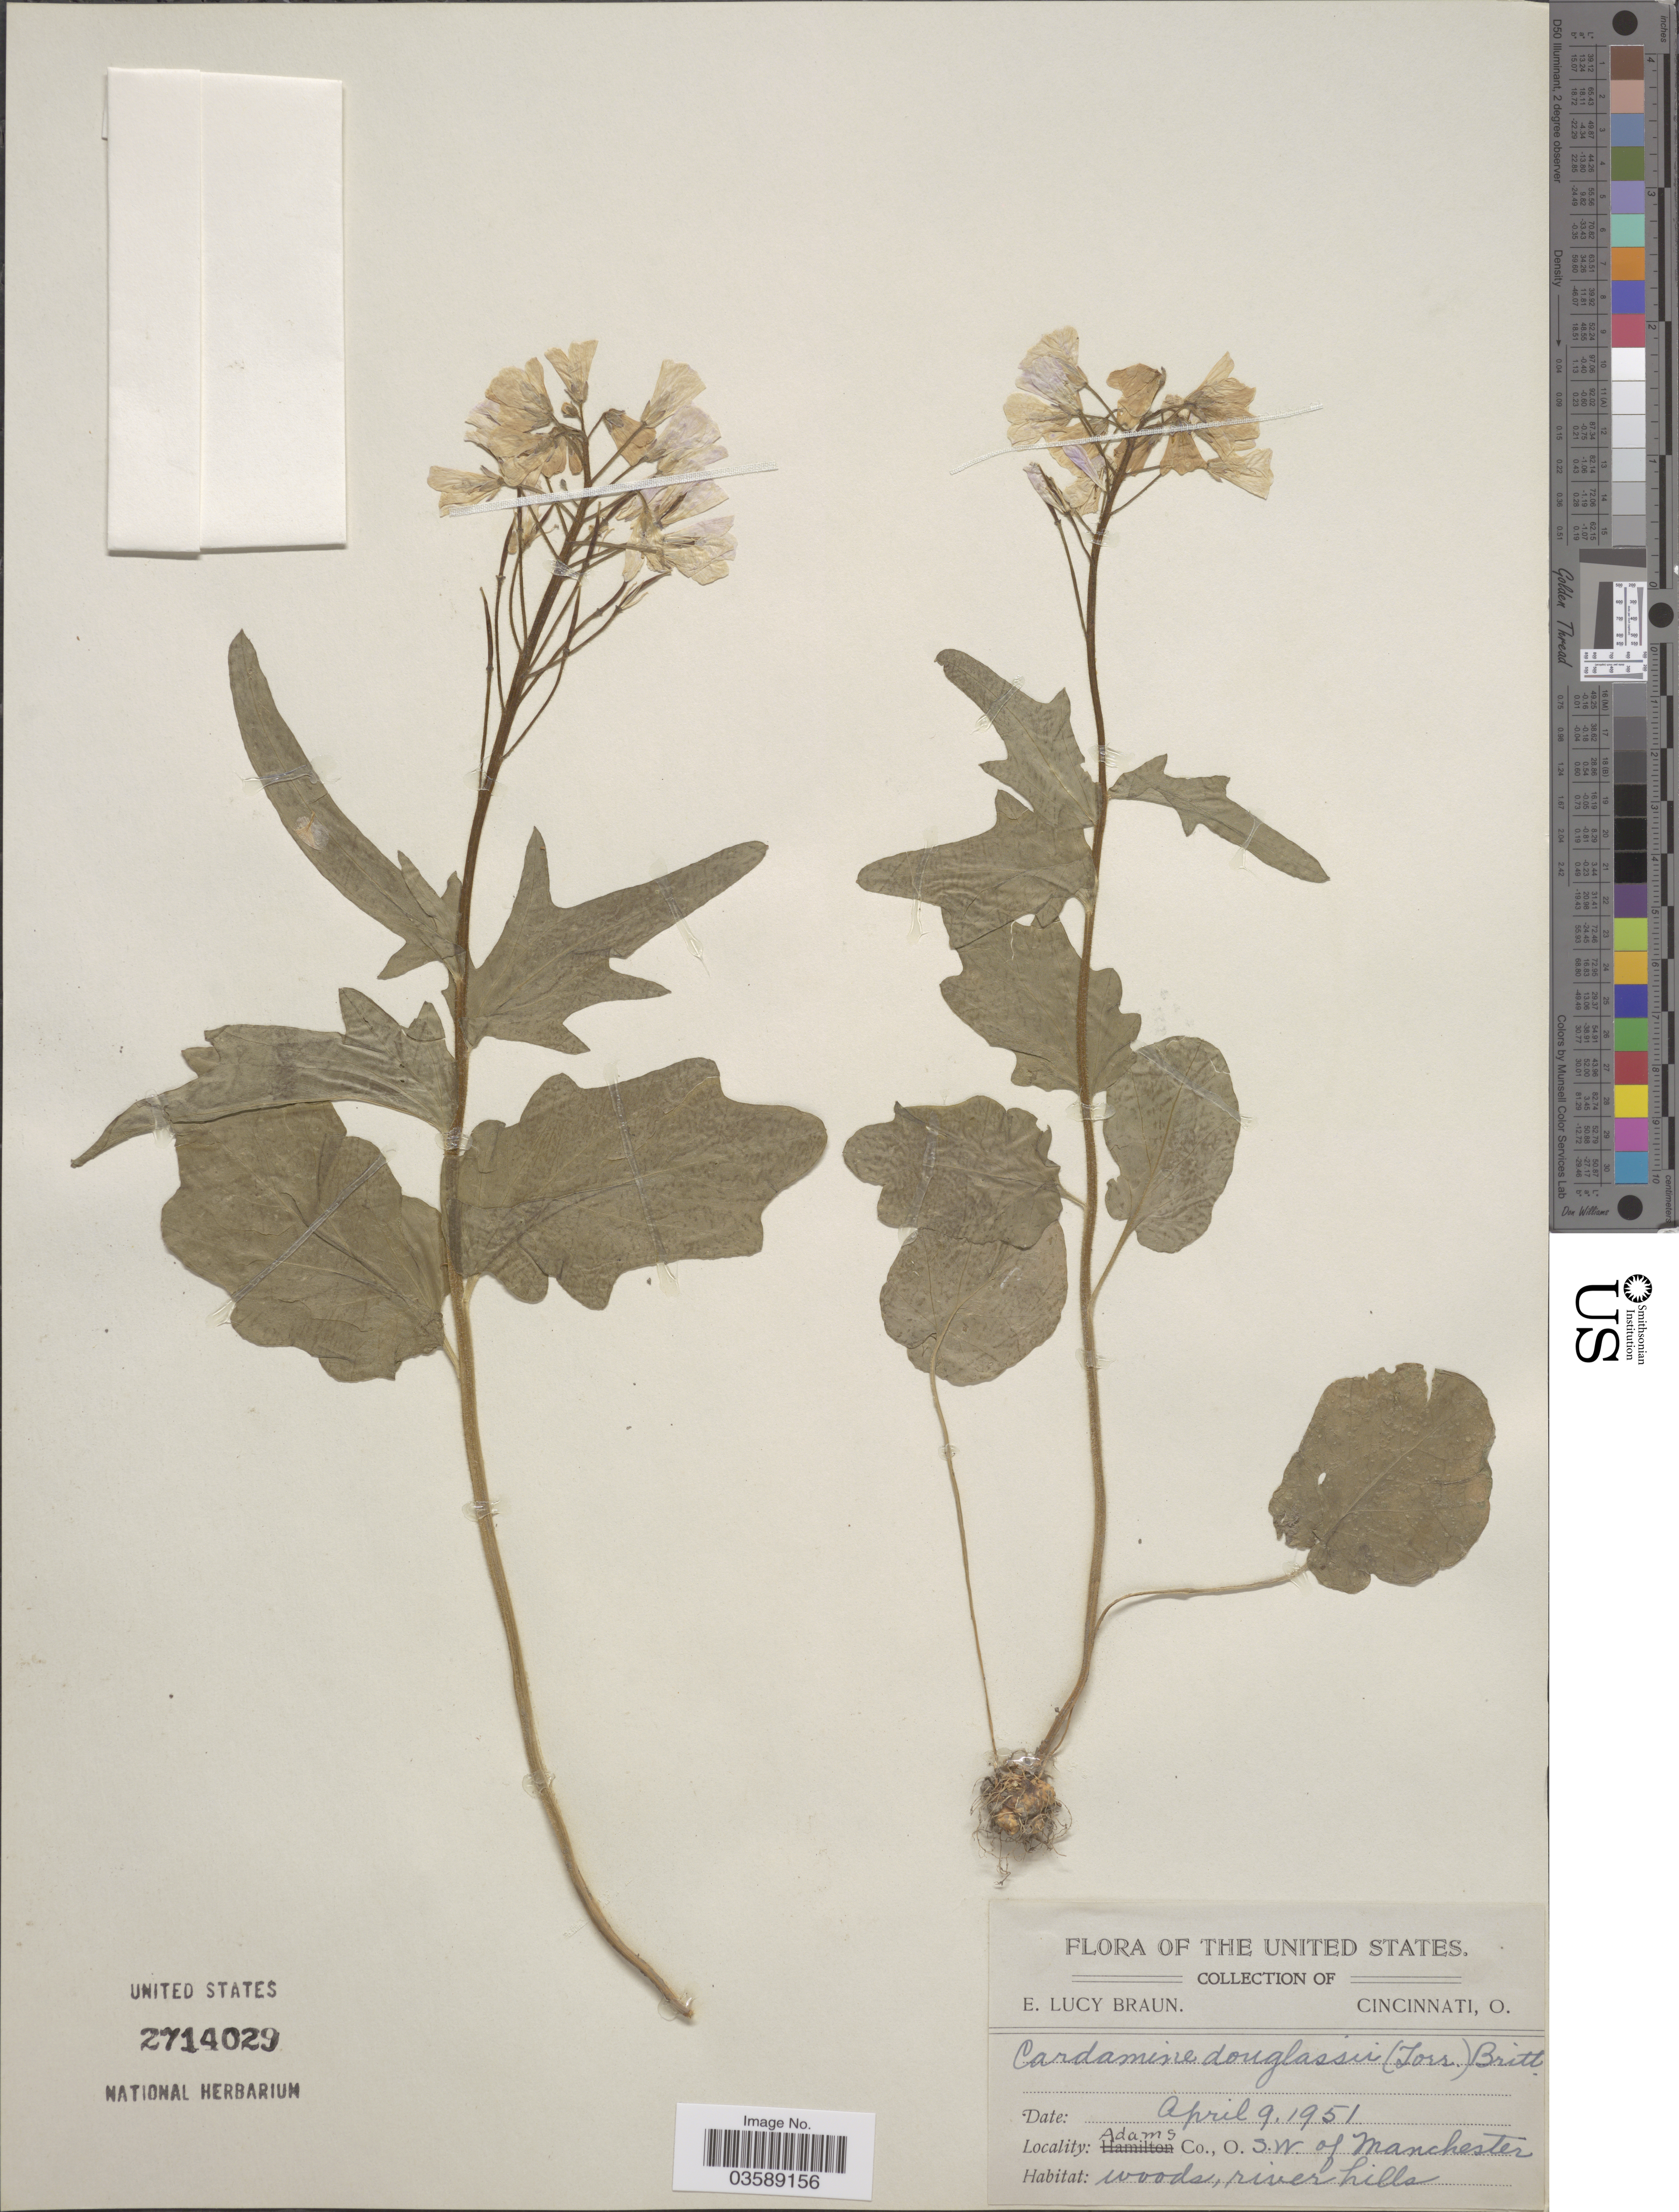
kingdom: Plantae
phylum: Tracheophyta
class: Magnoliopsida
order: Brassicales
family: Brassicaceae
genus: Cardamine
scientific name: Cardamine douglassii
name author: Britton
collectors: E. L. Braun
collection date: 1951-04-09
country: United States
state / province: Ohio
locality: Adams Co. S.W. of Manchester.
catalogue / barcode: US 2714029